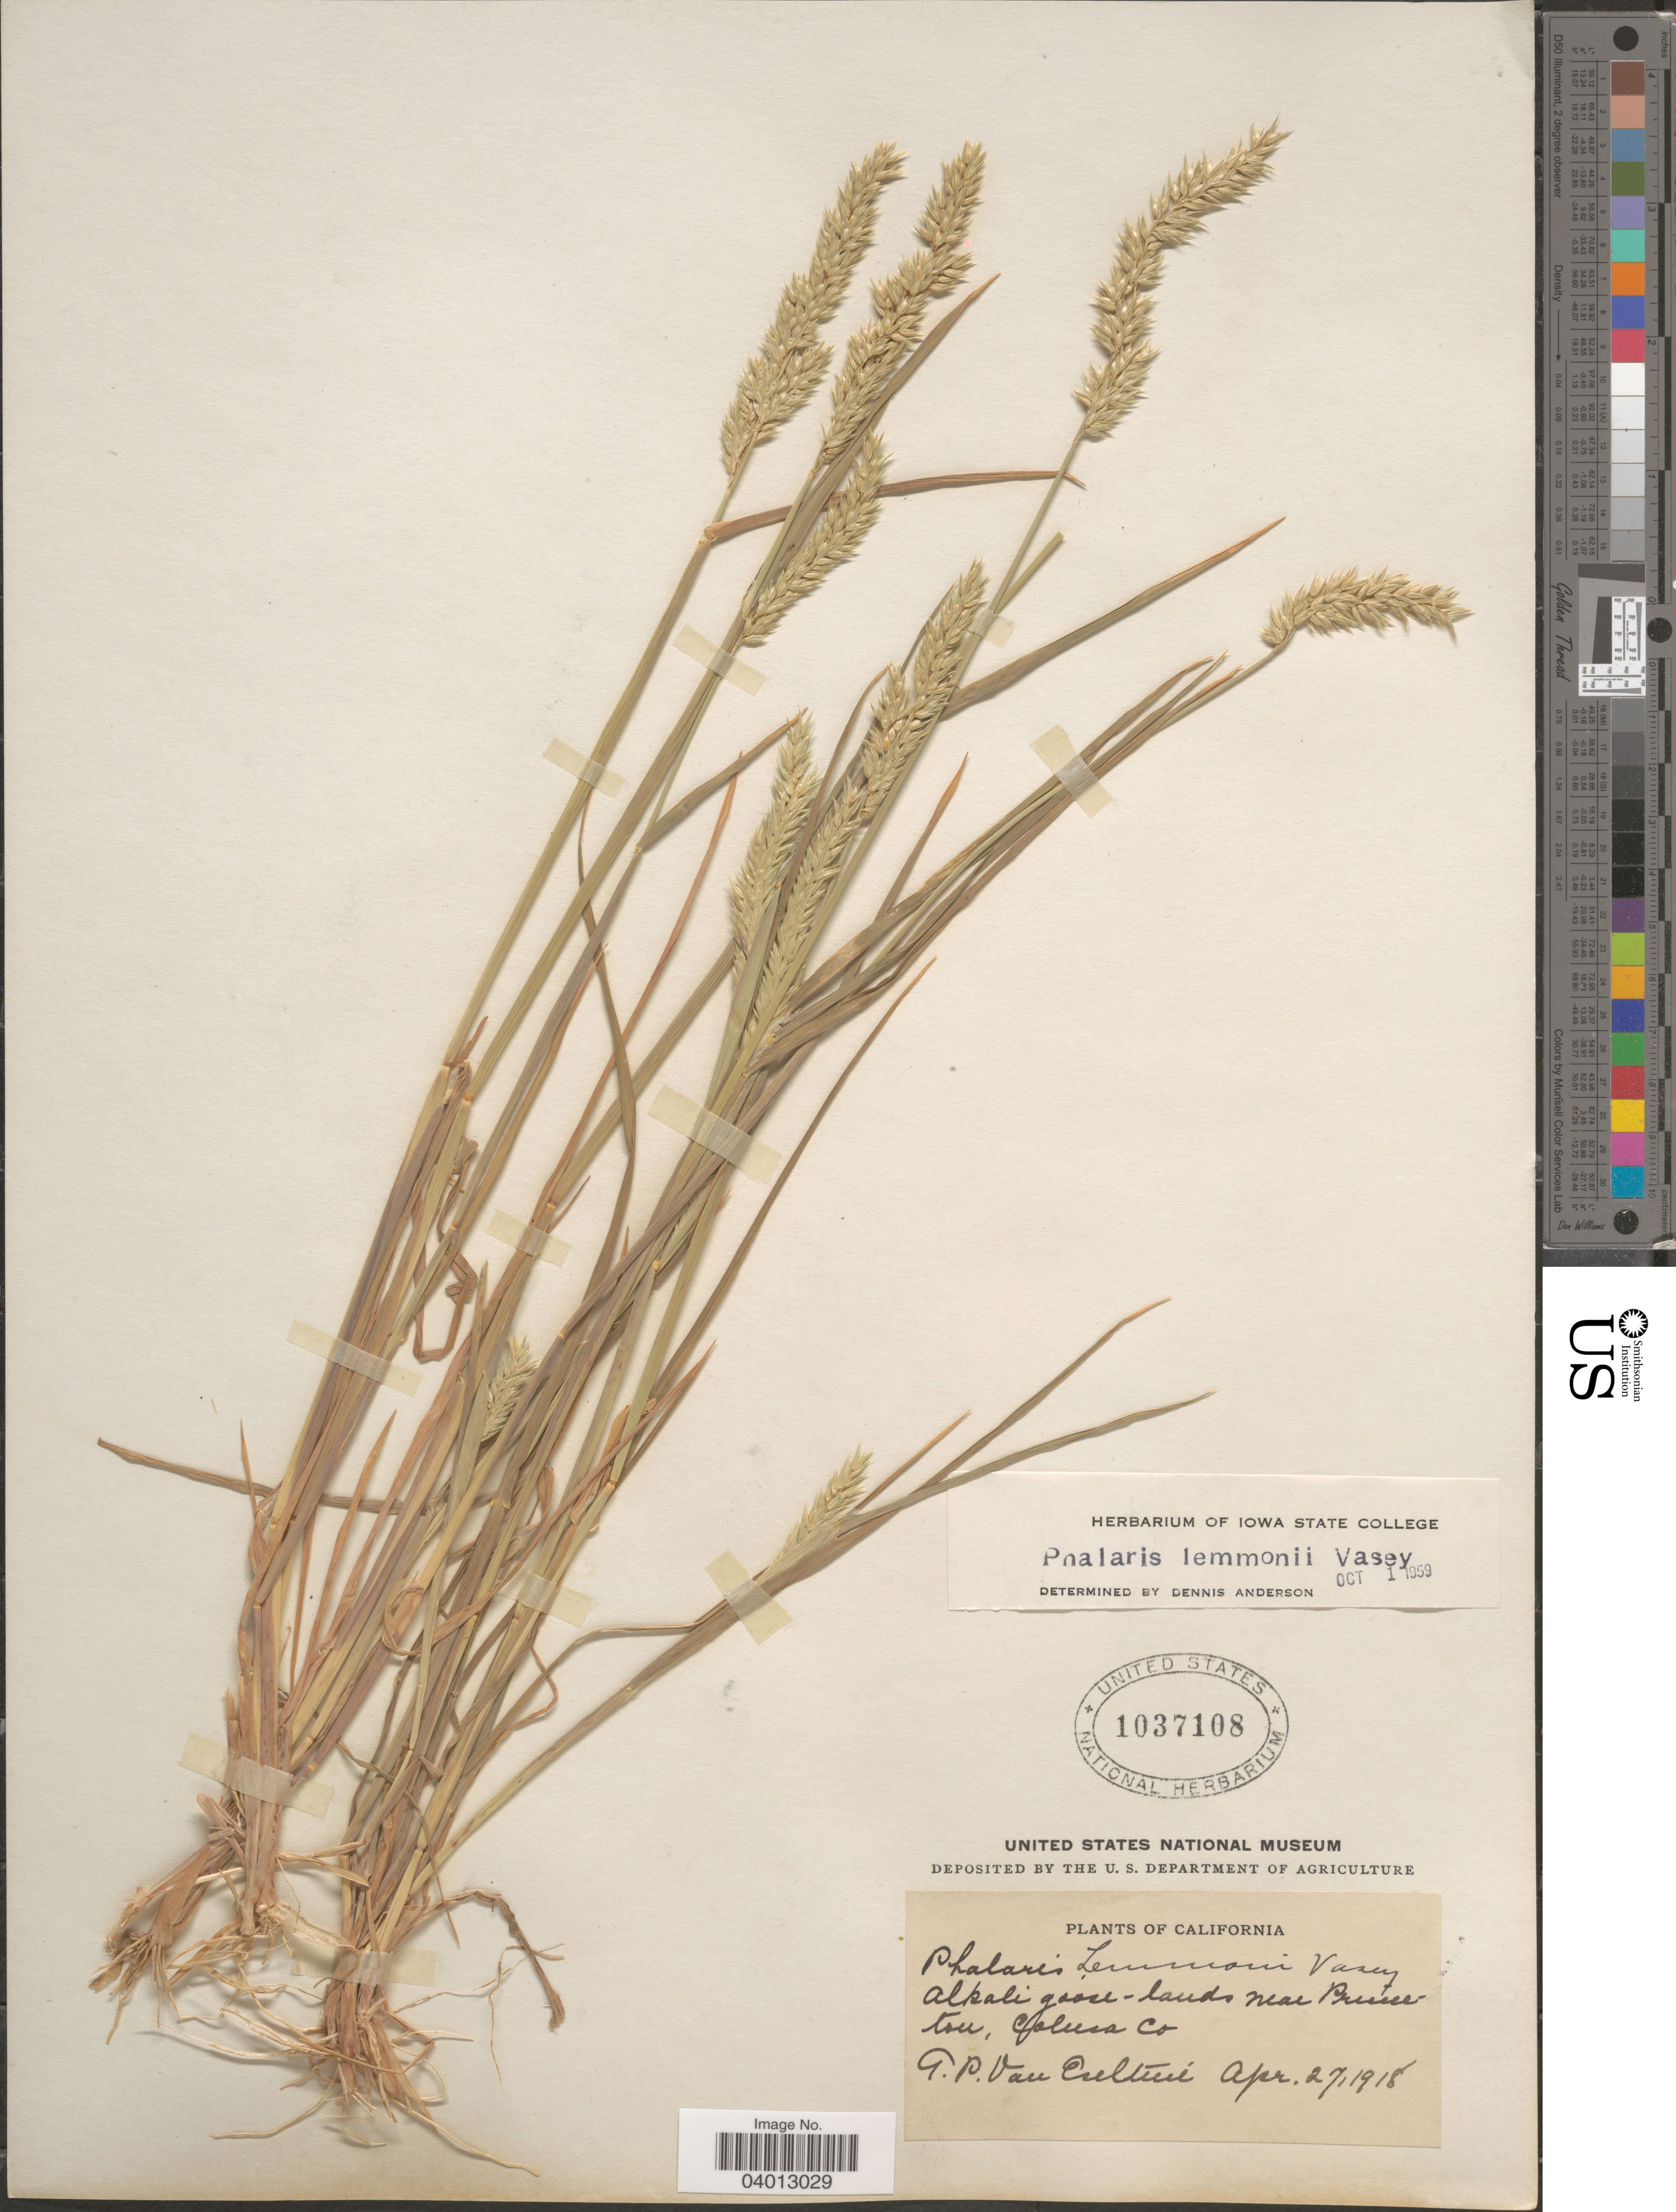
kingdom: Plantae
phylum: Tracheophyta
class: Liliopsida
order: Poales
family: Poaceae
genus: Phalaris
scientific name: Phalaris lemmonii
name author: Vasey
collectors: G. P. Van Eseltine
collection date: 1918-04-27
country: United States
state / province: California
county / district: Colusa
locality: Alkali goose-lands near Princeton, Colusa Co.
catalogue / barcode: US 1037108